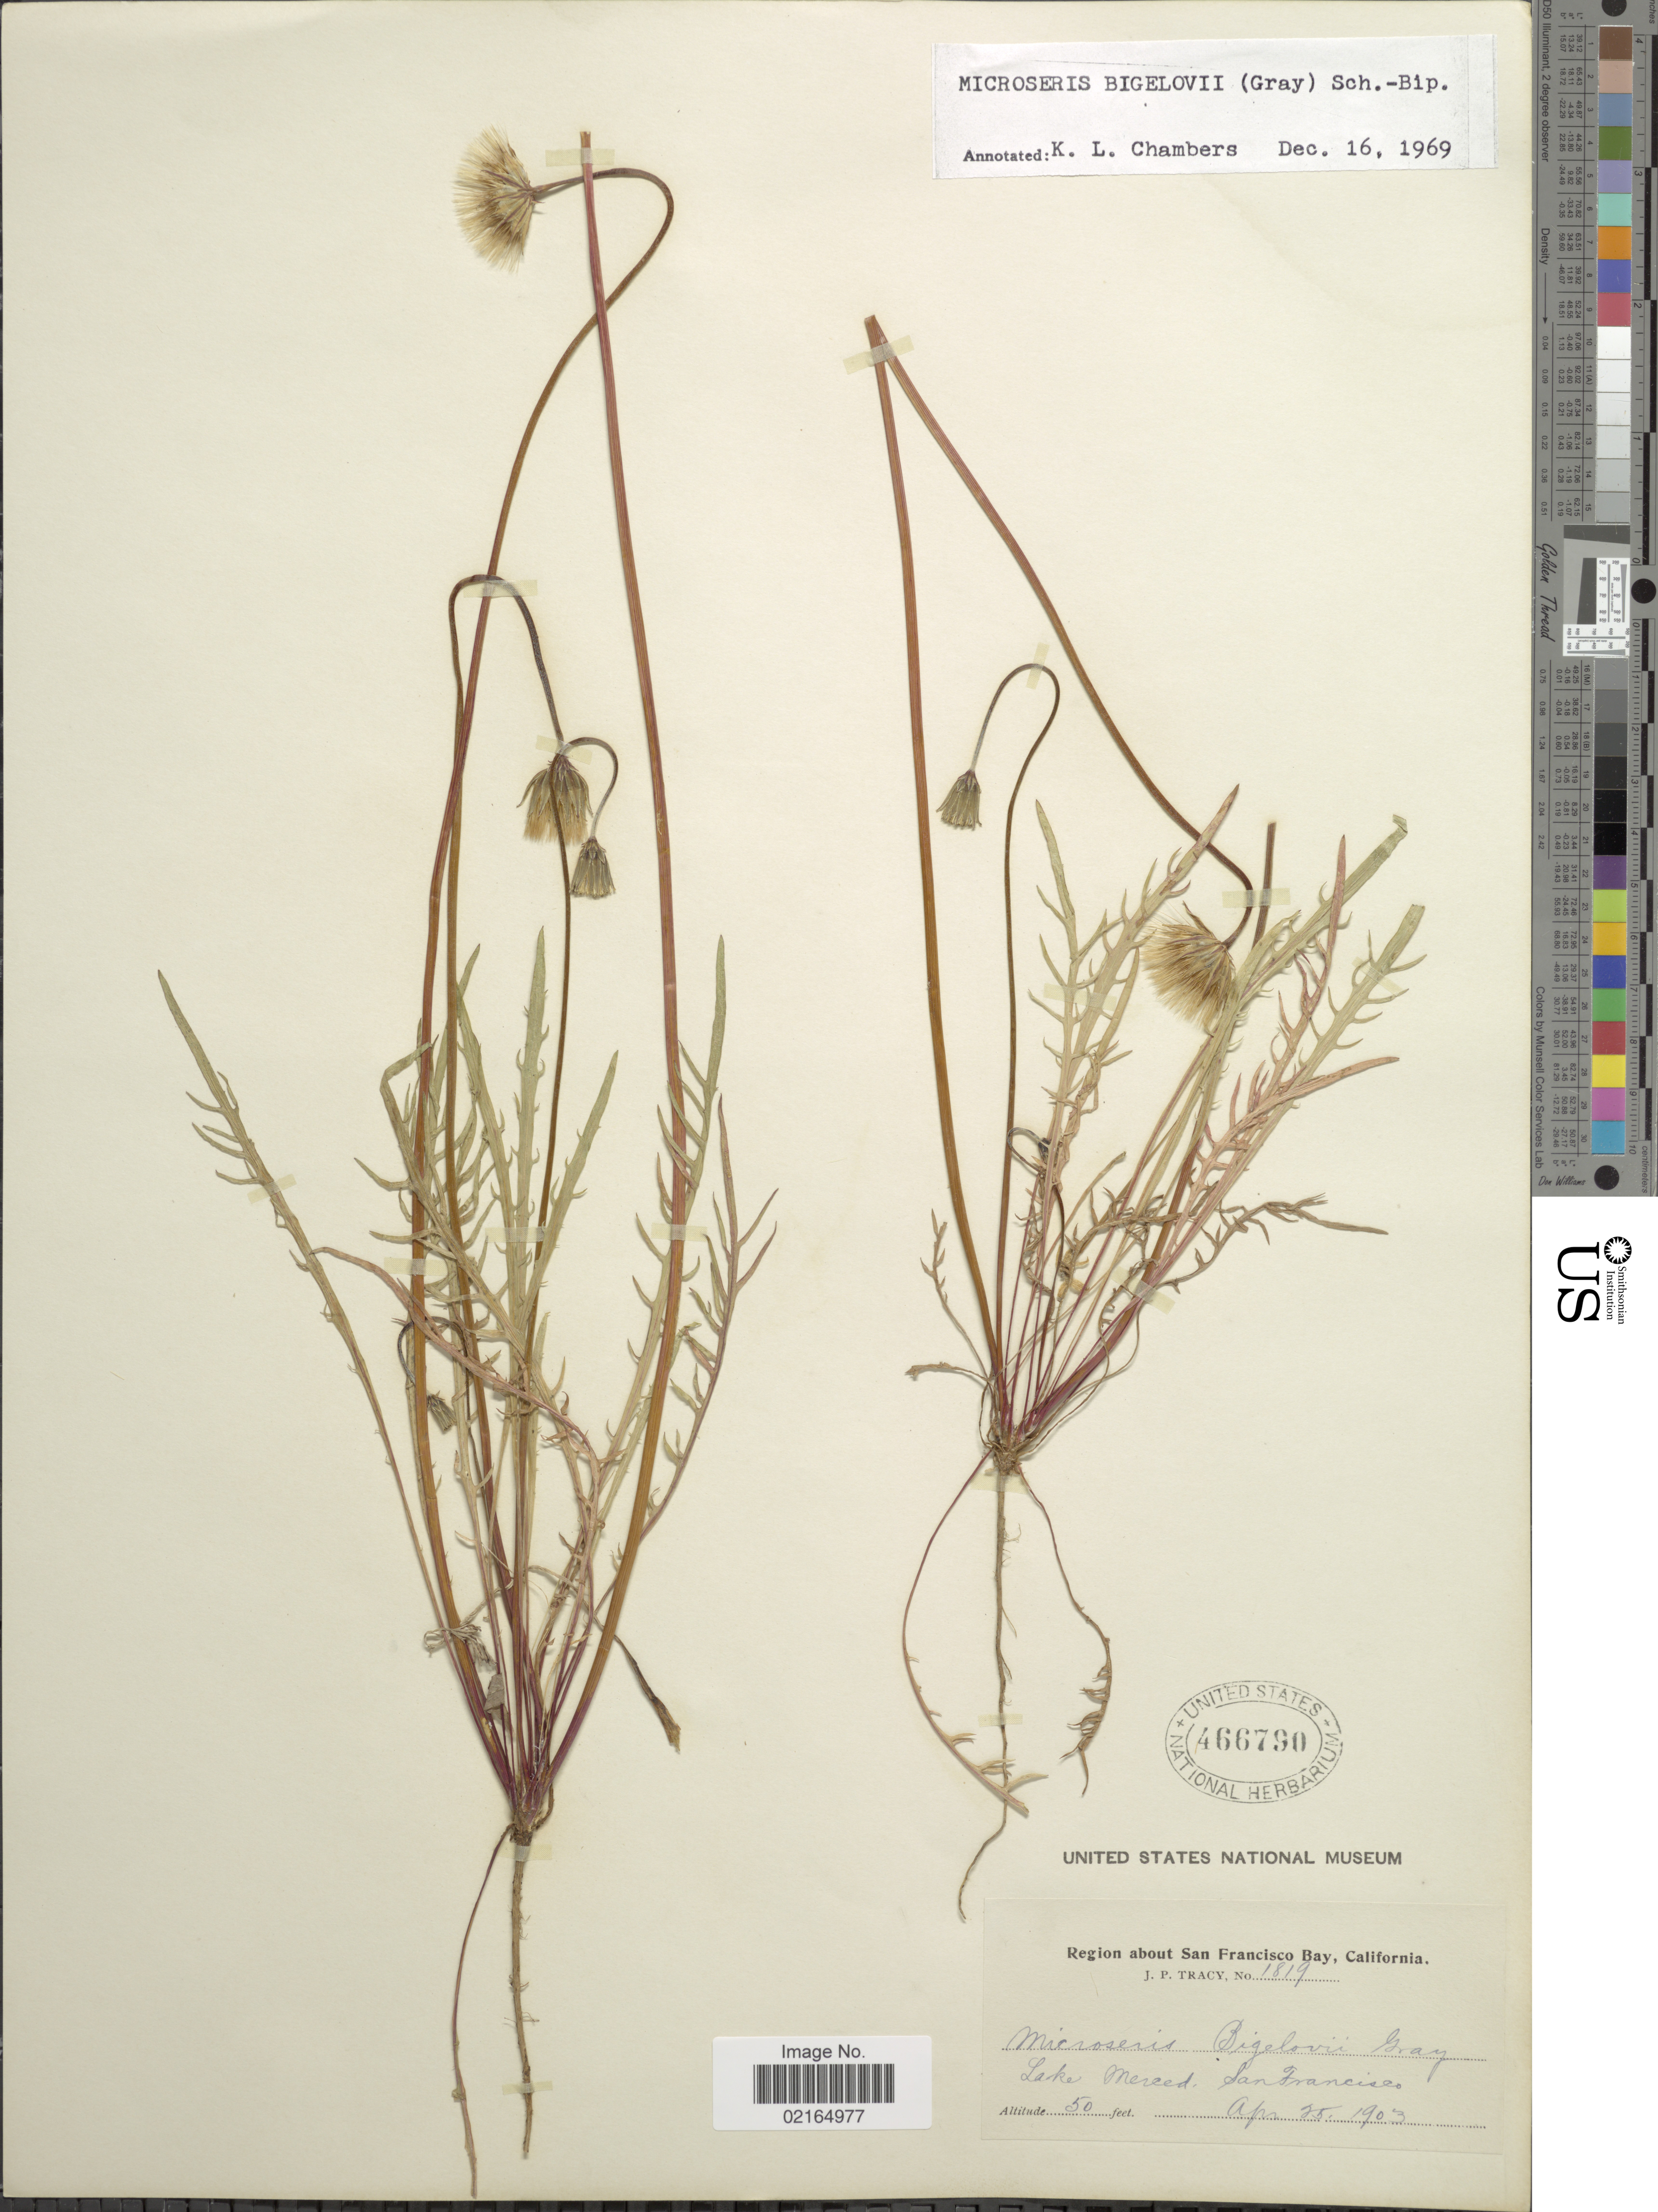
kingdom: Plantae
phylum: Tracheophyta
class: Magnoliopsida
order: Asterales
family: Asteraceae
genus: Microseris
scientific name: Microseris bigelovii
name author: (A. Gray) Sch. Bip.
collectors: J. Tracy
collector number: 1819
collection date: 1903-04-25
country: United States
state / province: California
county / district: San Francisco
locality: Region about San Francisco Bay, Lake Merced, San Francisco.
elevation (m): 15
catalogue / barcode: US 66790